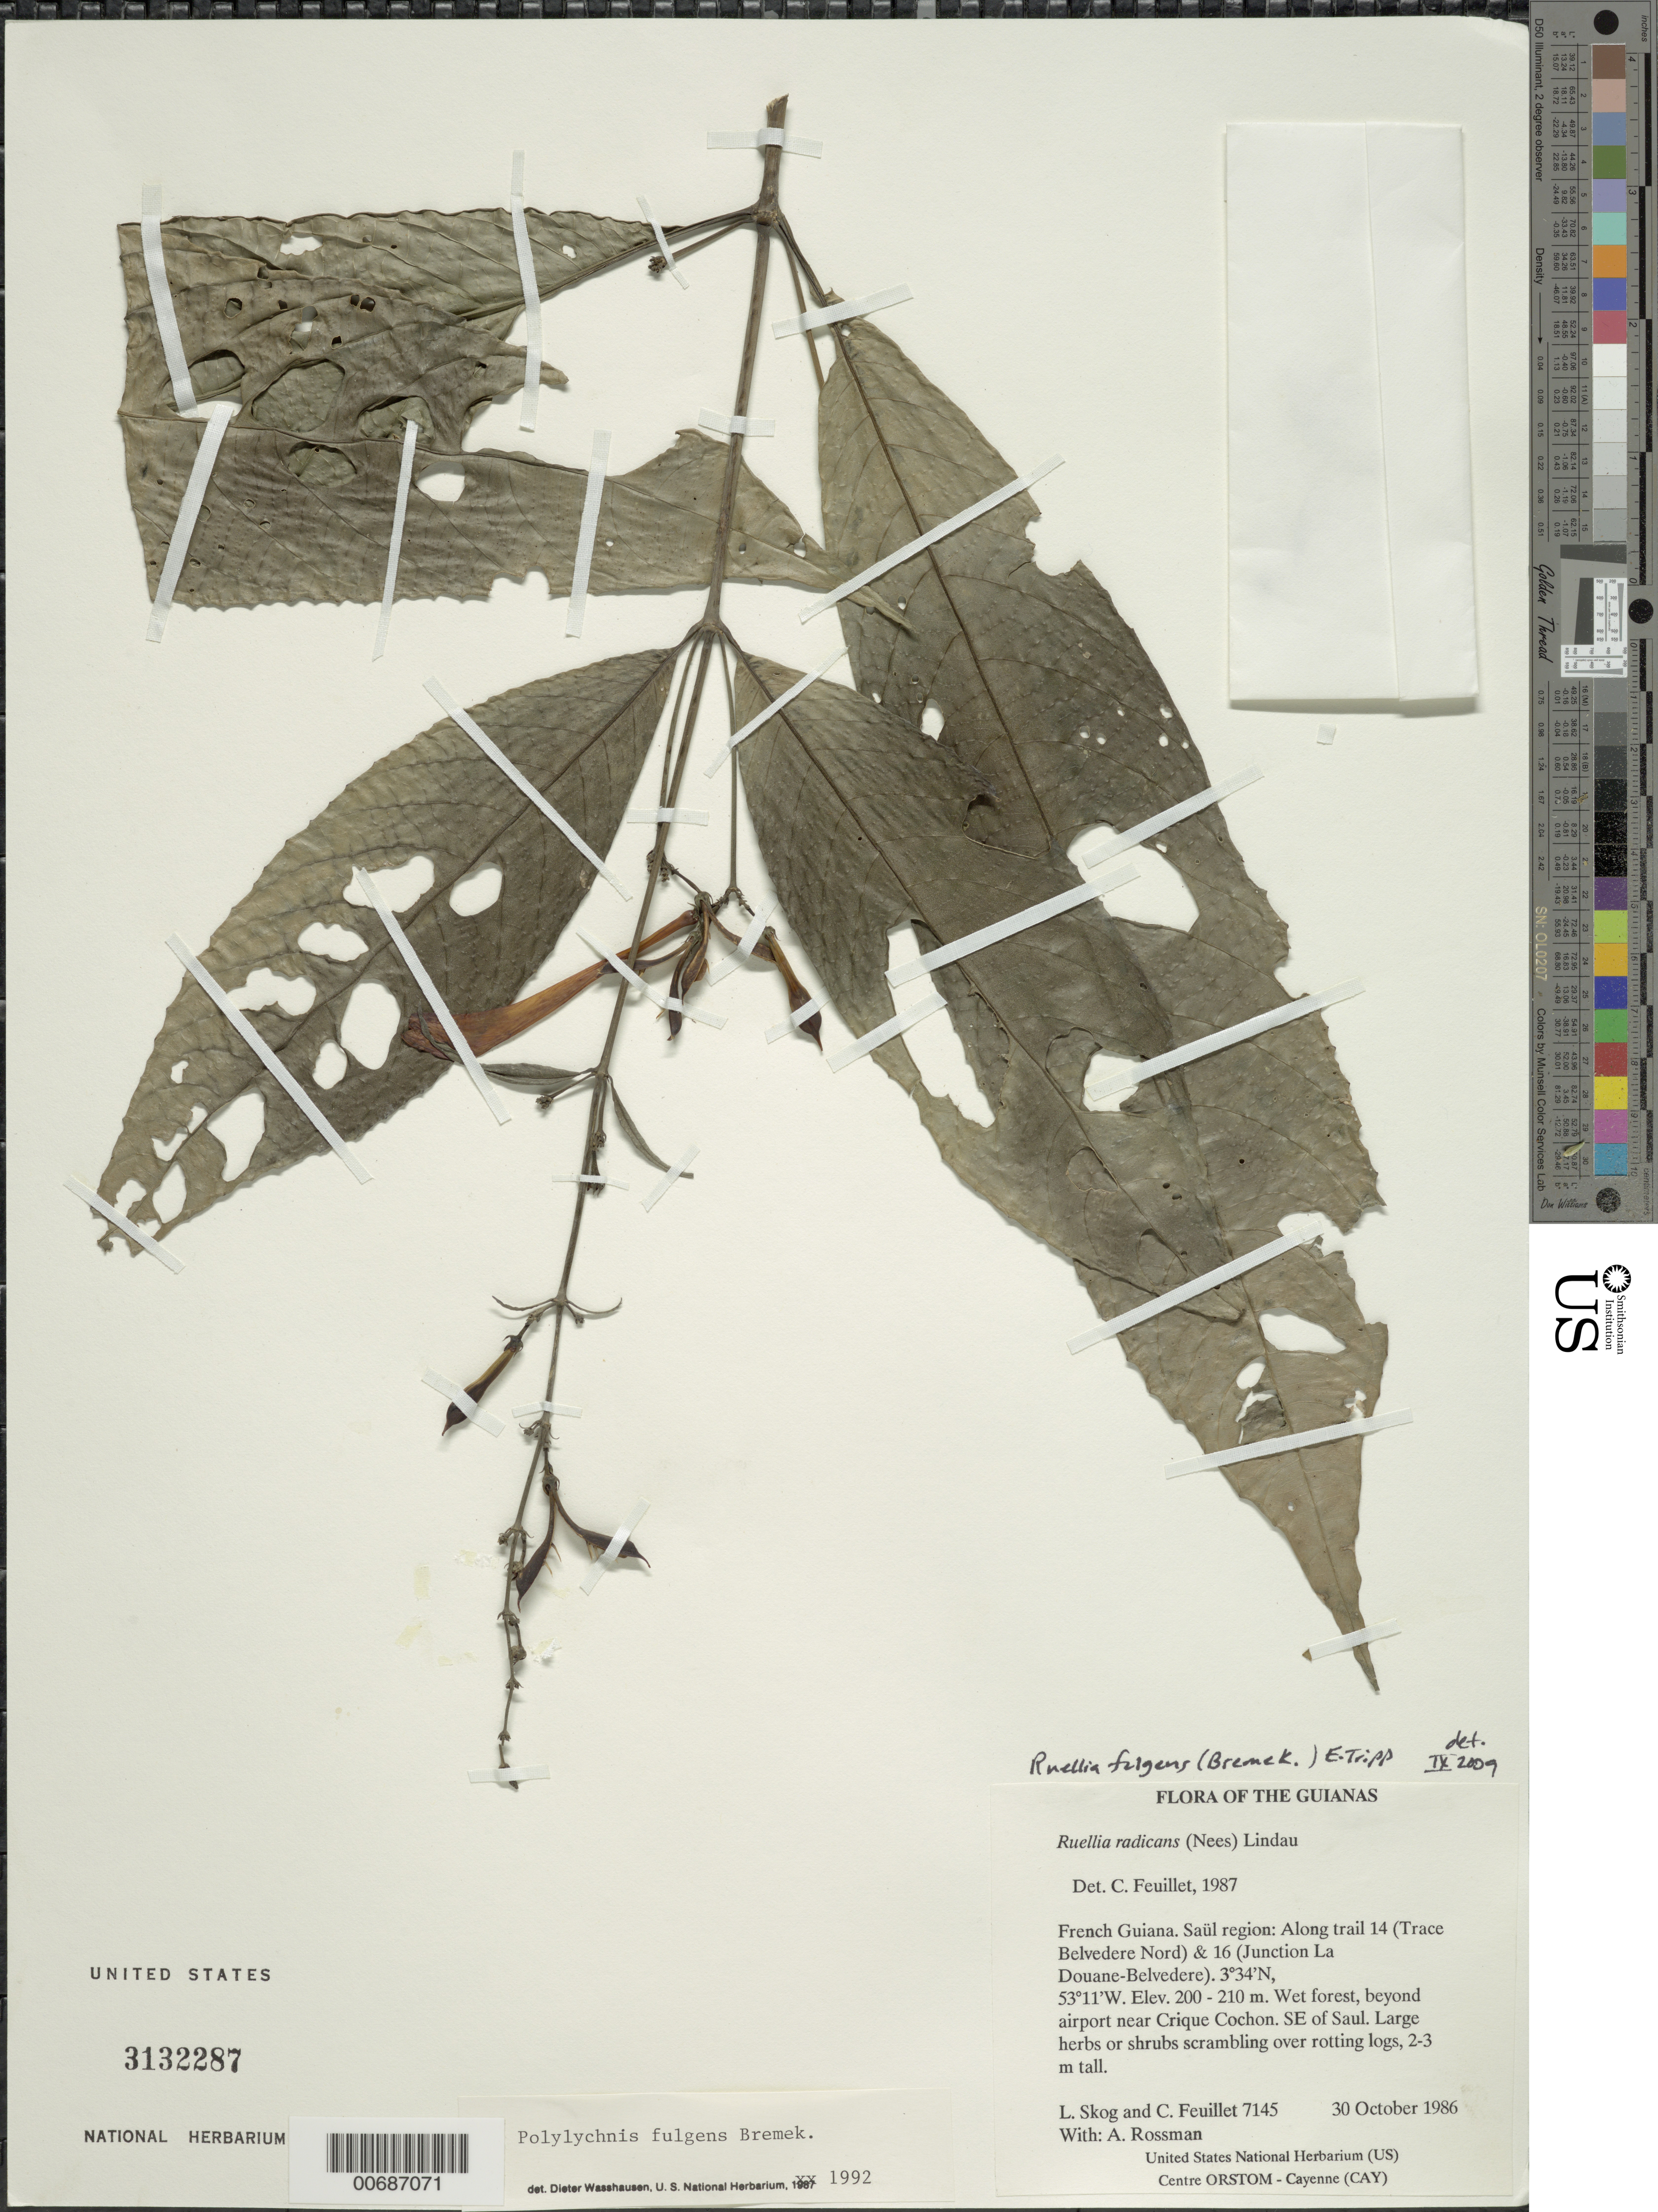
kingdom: Plantae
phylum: Tracheophyta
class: Magnoliopsida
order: Lamiales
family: Acanthaceae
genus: Polylychnis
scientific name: Polylychnis fulgens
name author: Bremek.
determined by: Wasshausen, Dieter C., (BOT), Smithsonian Institution - National Museum of Natural History (UNITED STATES)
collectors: L. E. Skog, C. Feuillet & A. Rossman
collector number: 7145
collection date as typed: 30 October 1986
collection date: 1986-10-30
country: French Guiana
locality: SE of Saül along trail 14 (Trace Belvedere Nord) & 16 (Junction La Douane-Belvedere)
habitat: Wet forest, beyond airport near Crique Cochon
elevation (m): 200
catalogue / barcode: US 3132287